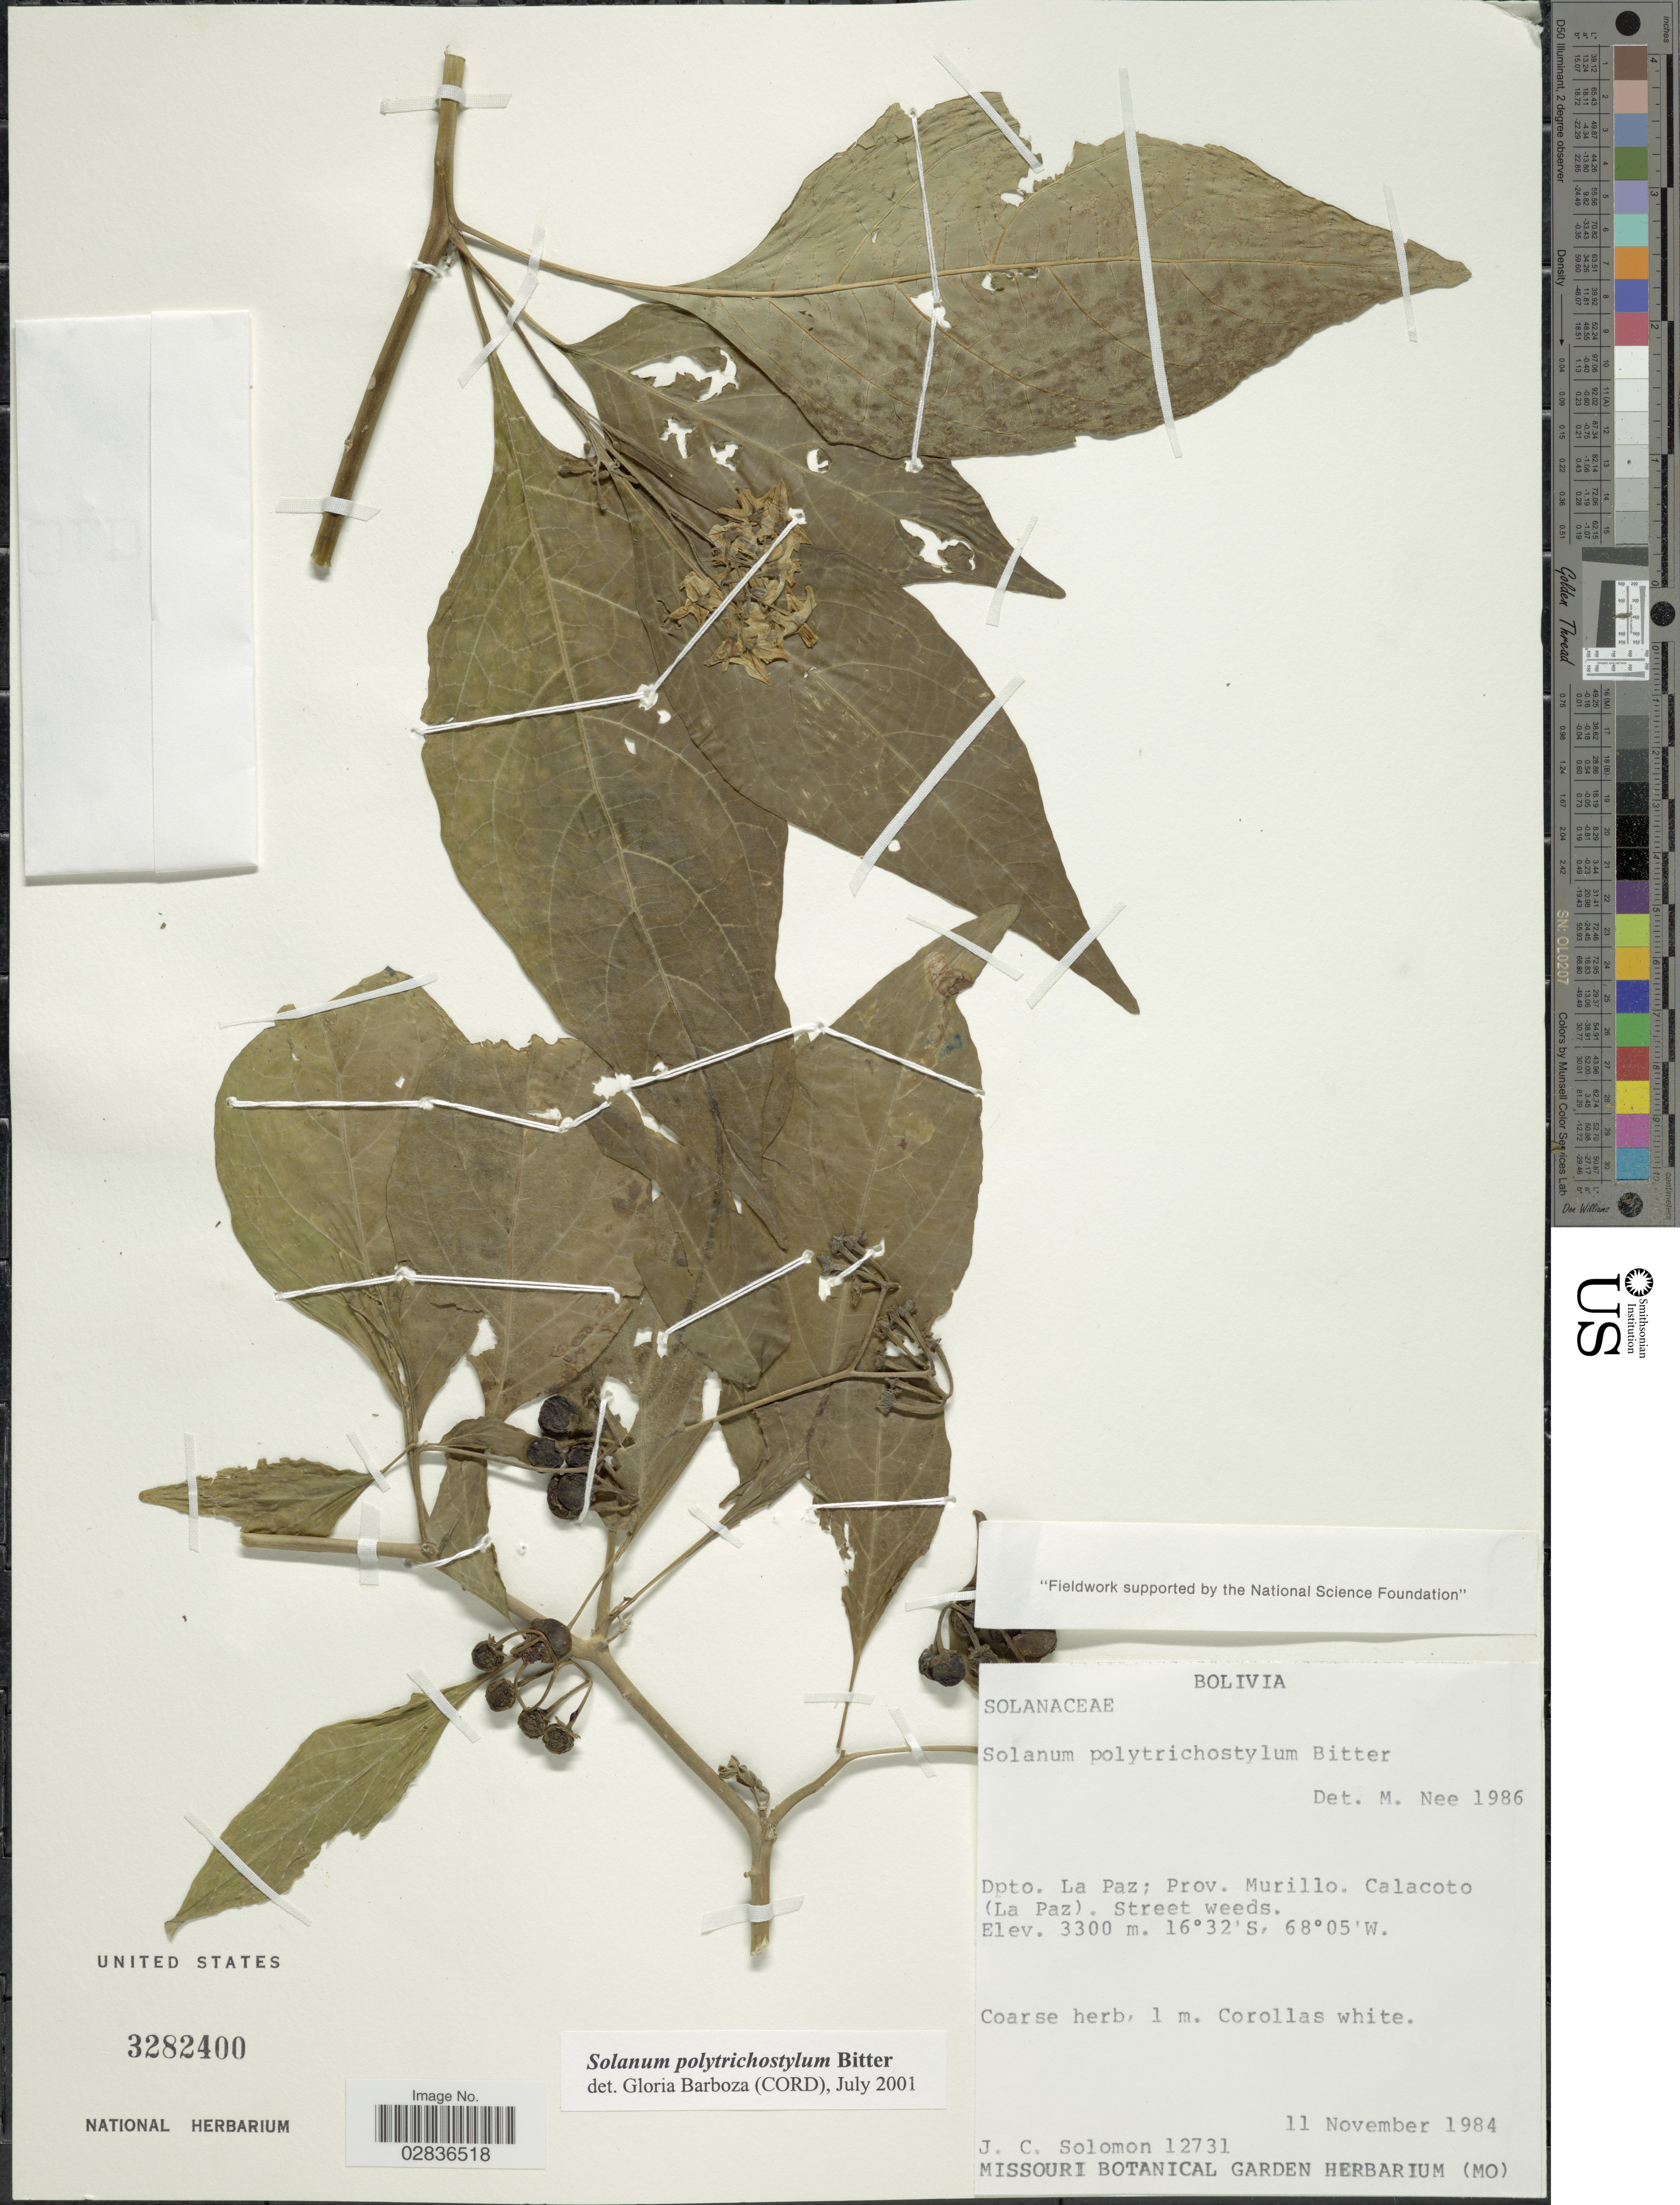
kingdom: Plantae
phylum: Tracheophyta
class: Magnoliopsida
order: Solanales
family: Solanaceae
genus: Solanum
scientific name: Solanum polytrichostylum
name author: Bitter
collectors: J. C. Solomon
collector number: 12731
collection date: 1984-11-11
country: Bolivia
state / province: La Paz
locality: Dpto. La Paz; Prov. Murillo. Calacoto (La Paz).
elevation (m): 3300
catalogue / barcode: US 3282400